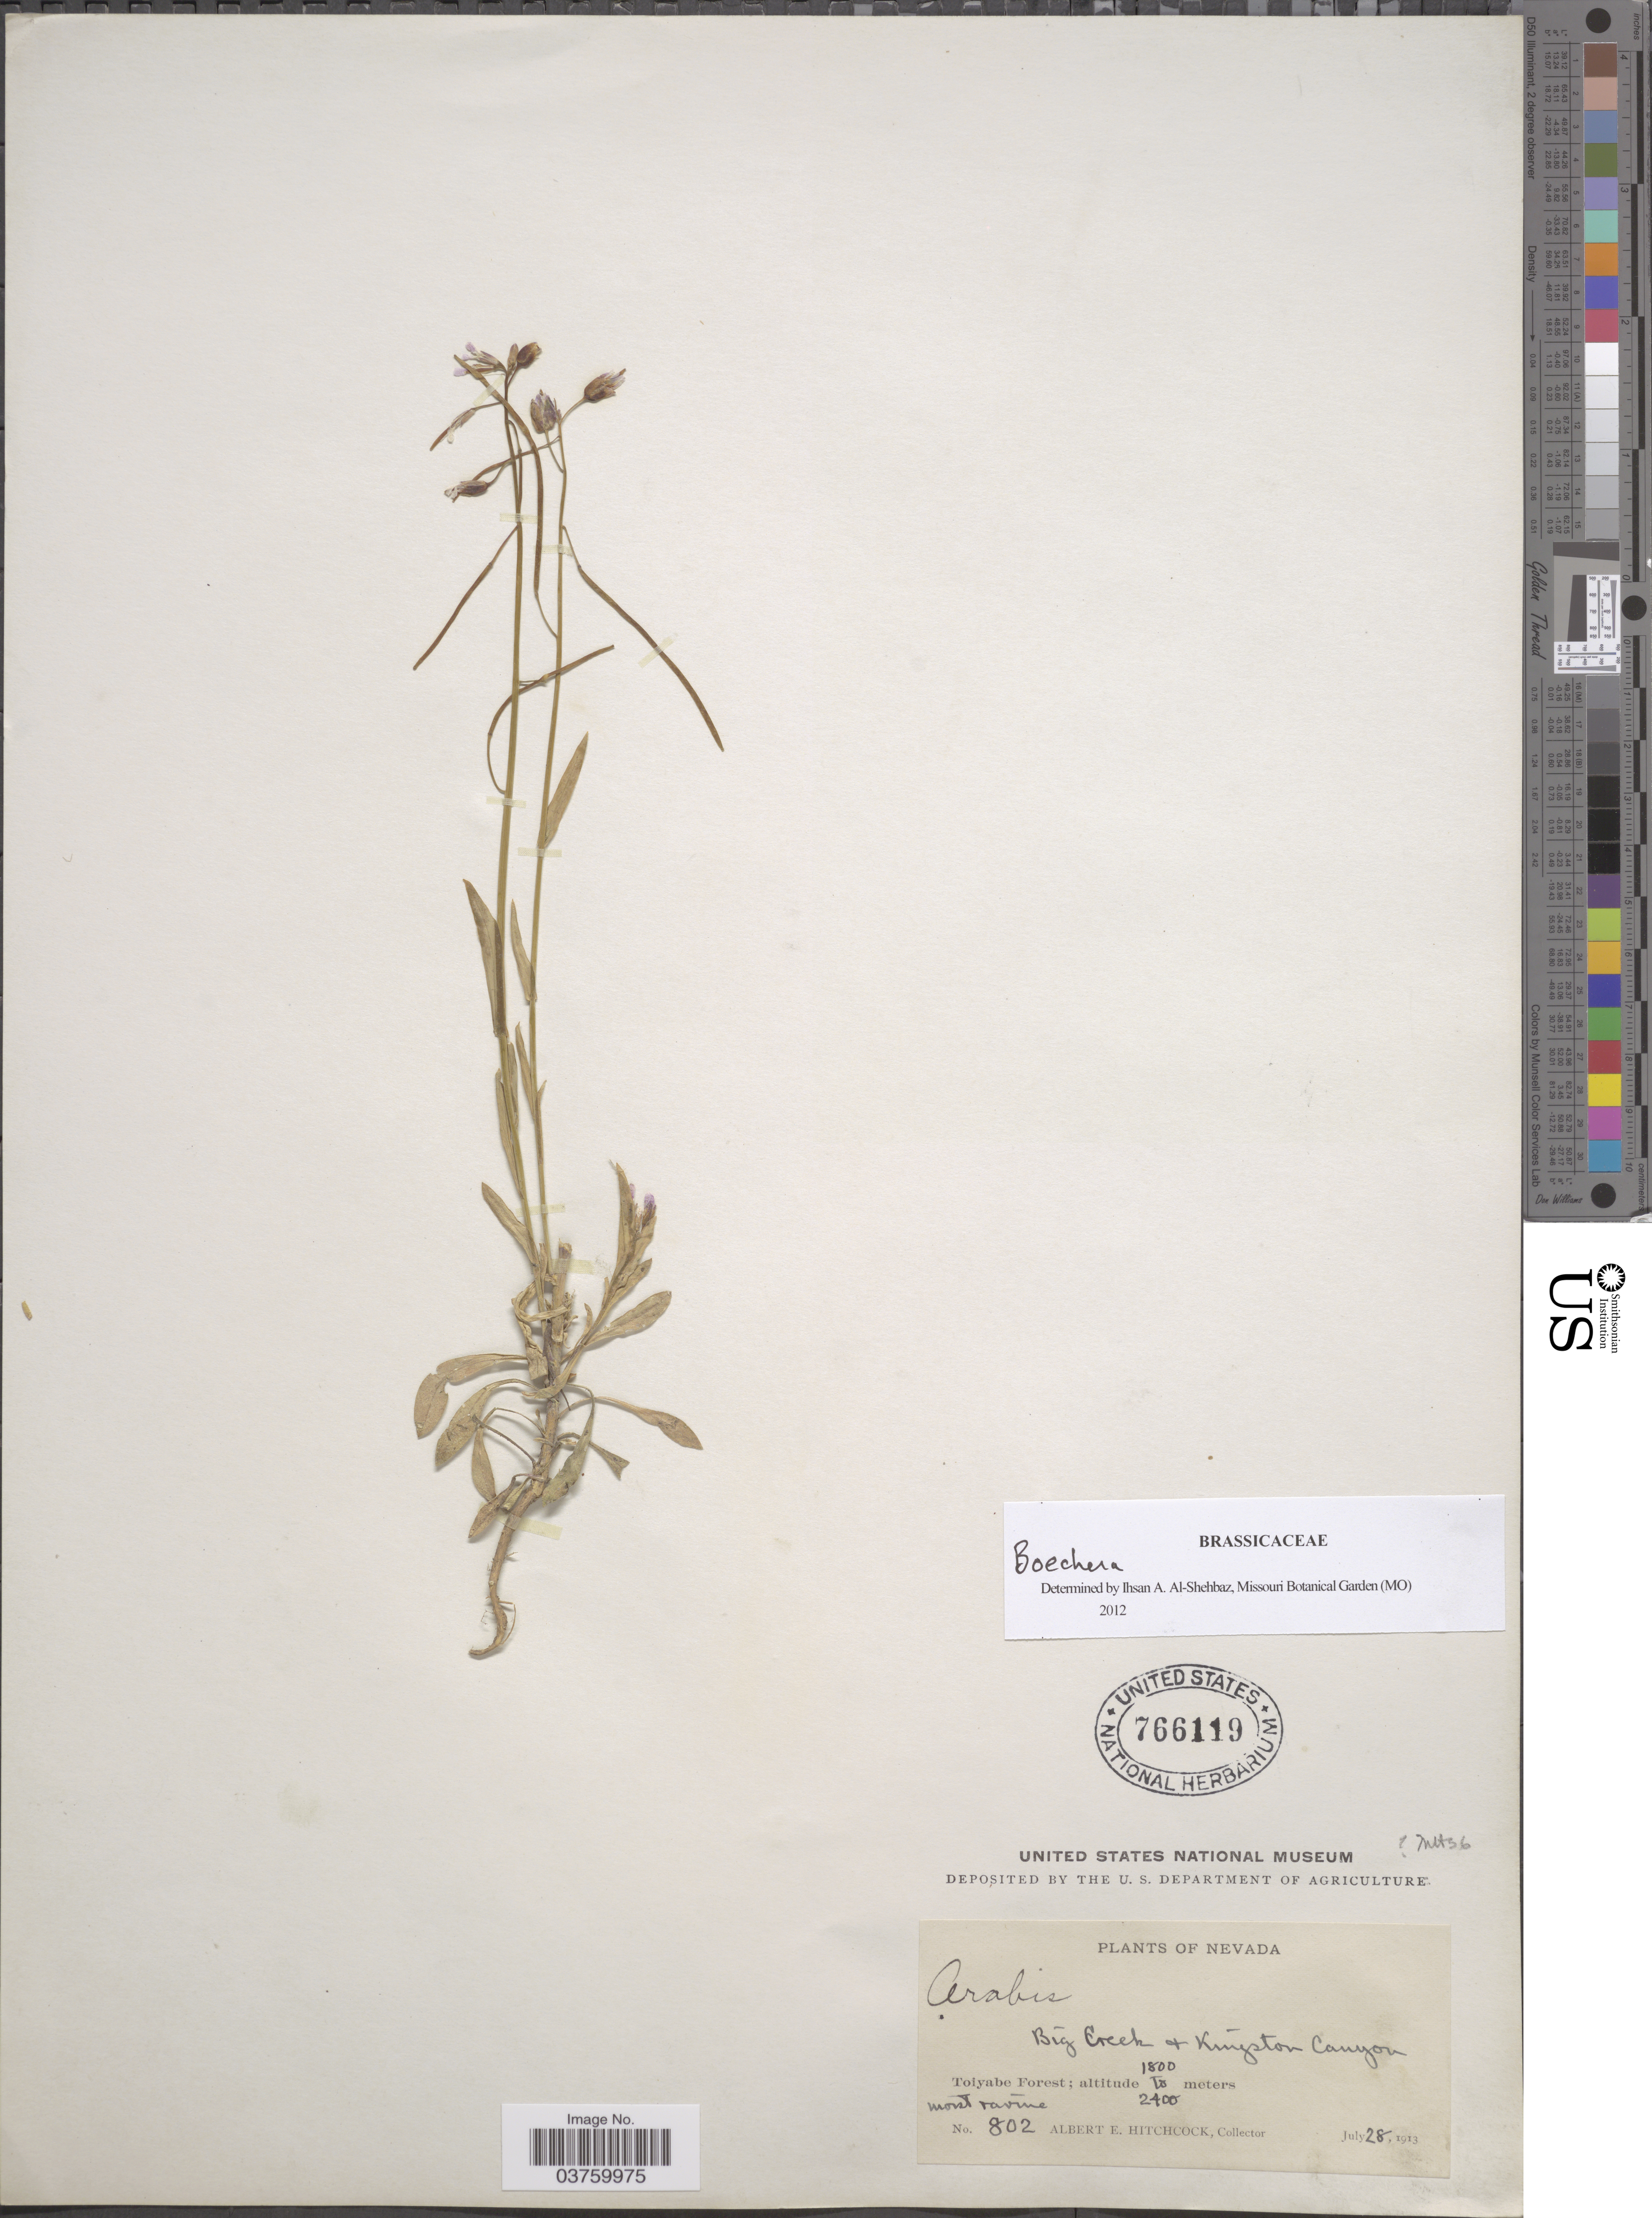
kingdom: Plantae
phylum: Tracheophyta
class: Magnoliopsida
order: Brassicales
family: Brassicaceae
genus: Boechera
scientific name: Boechera sp.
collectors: A. Hitchcock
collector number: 802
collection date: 1913-07-28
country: United States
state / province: Nevada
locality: Big Creek + Kingston Canyon. Toiyabe Forest.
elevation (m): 1800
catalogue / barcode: US 766119